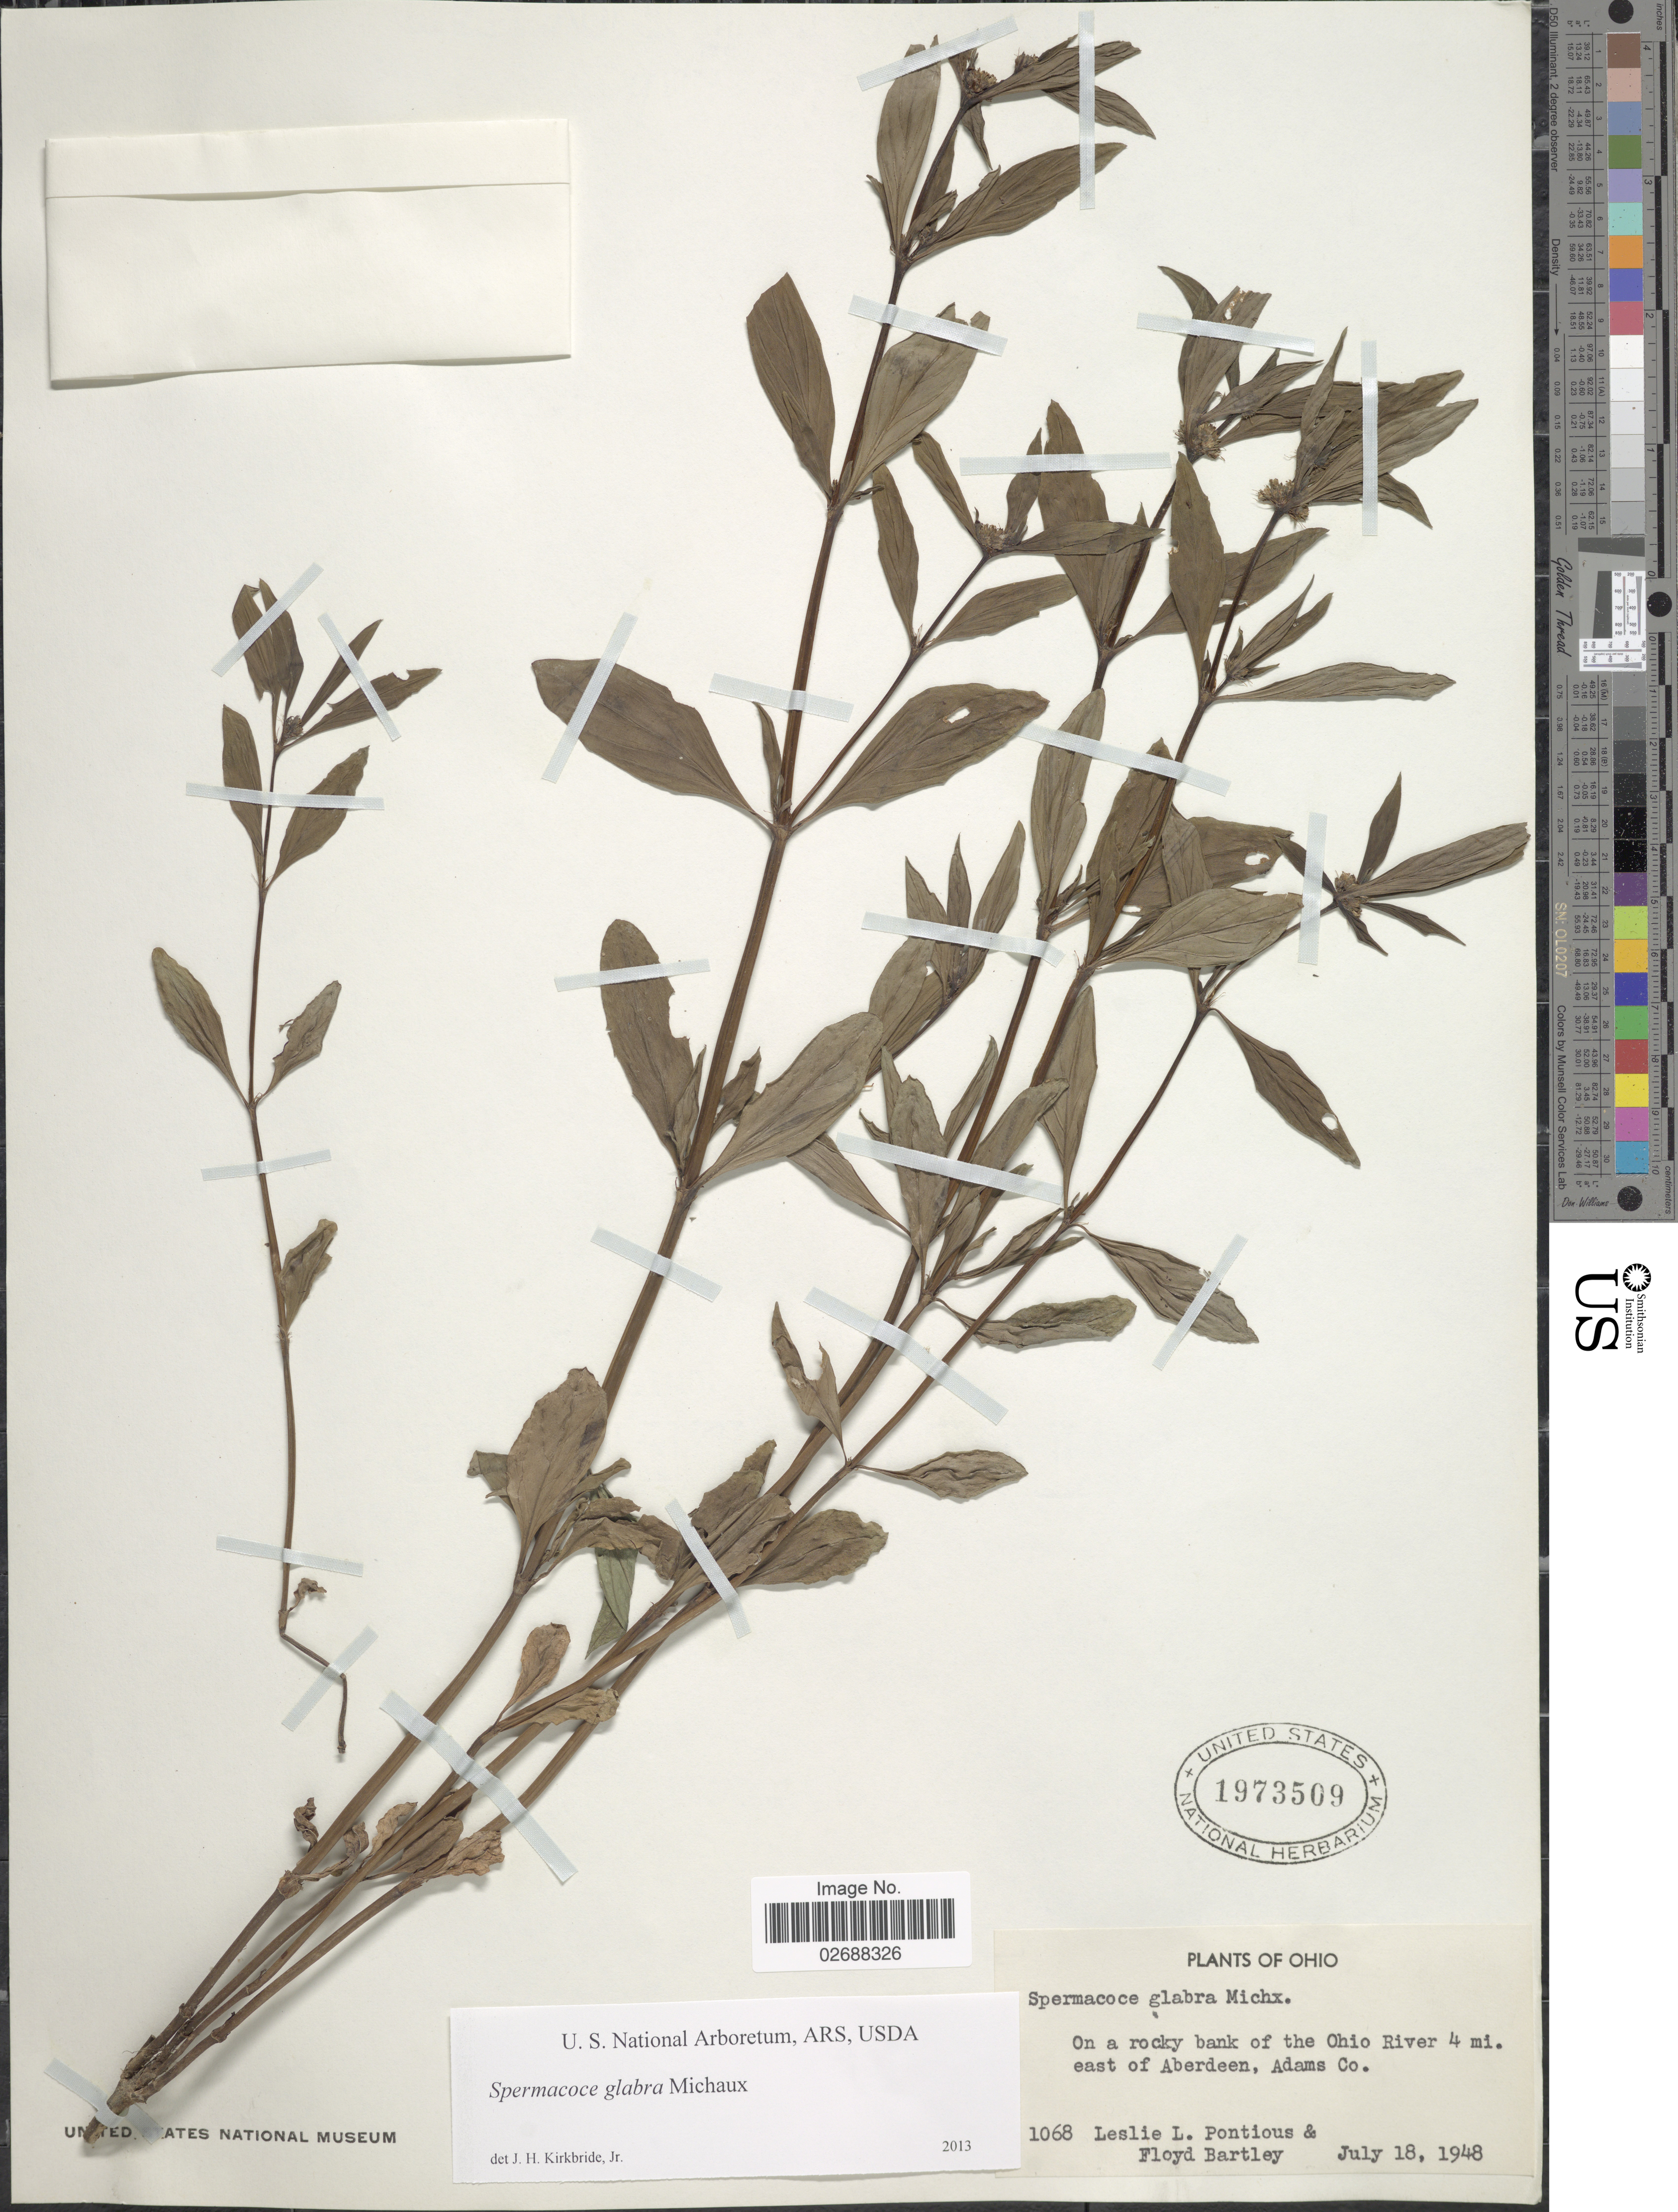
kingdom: Plantae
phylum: Tracheophyta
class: Magnoliopsida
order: Gentianales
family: Rubiaceae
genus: Spermacoce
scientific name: Spermacoce glabra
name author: Michx.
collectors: L. Pontius & F. Bartley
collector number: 1068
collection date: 1948-07-18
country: United States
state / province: Ohio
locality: Banks of the Ohio River 4 mi. east of Aberdeen, Adams Co.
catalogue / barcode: US 1973509